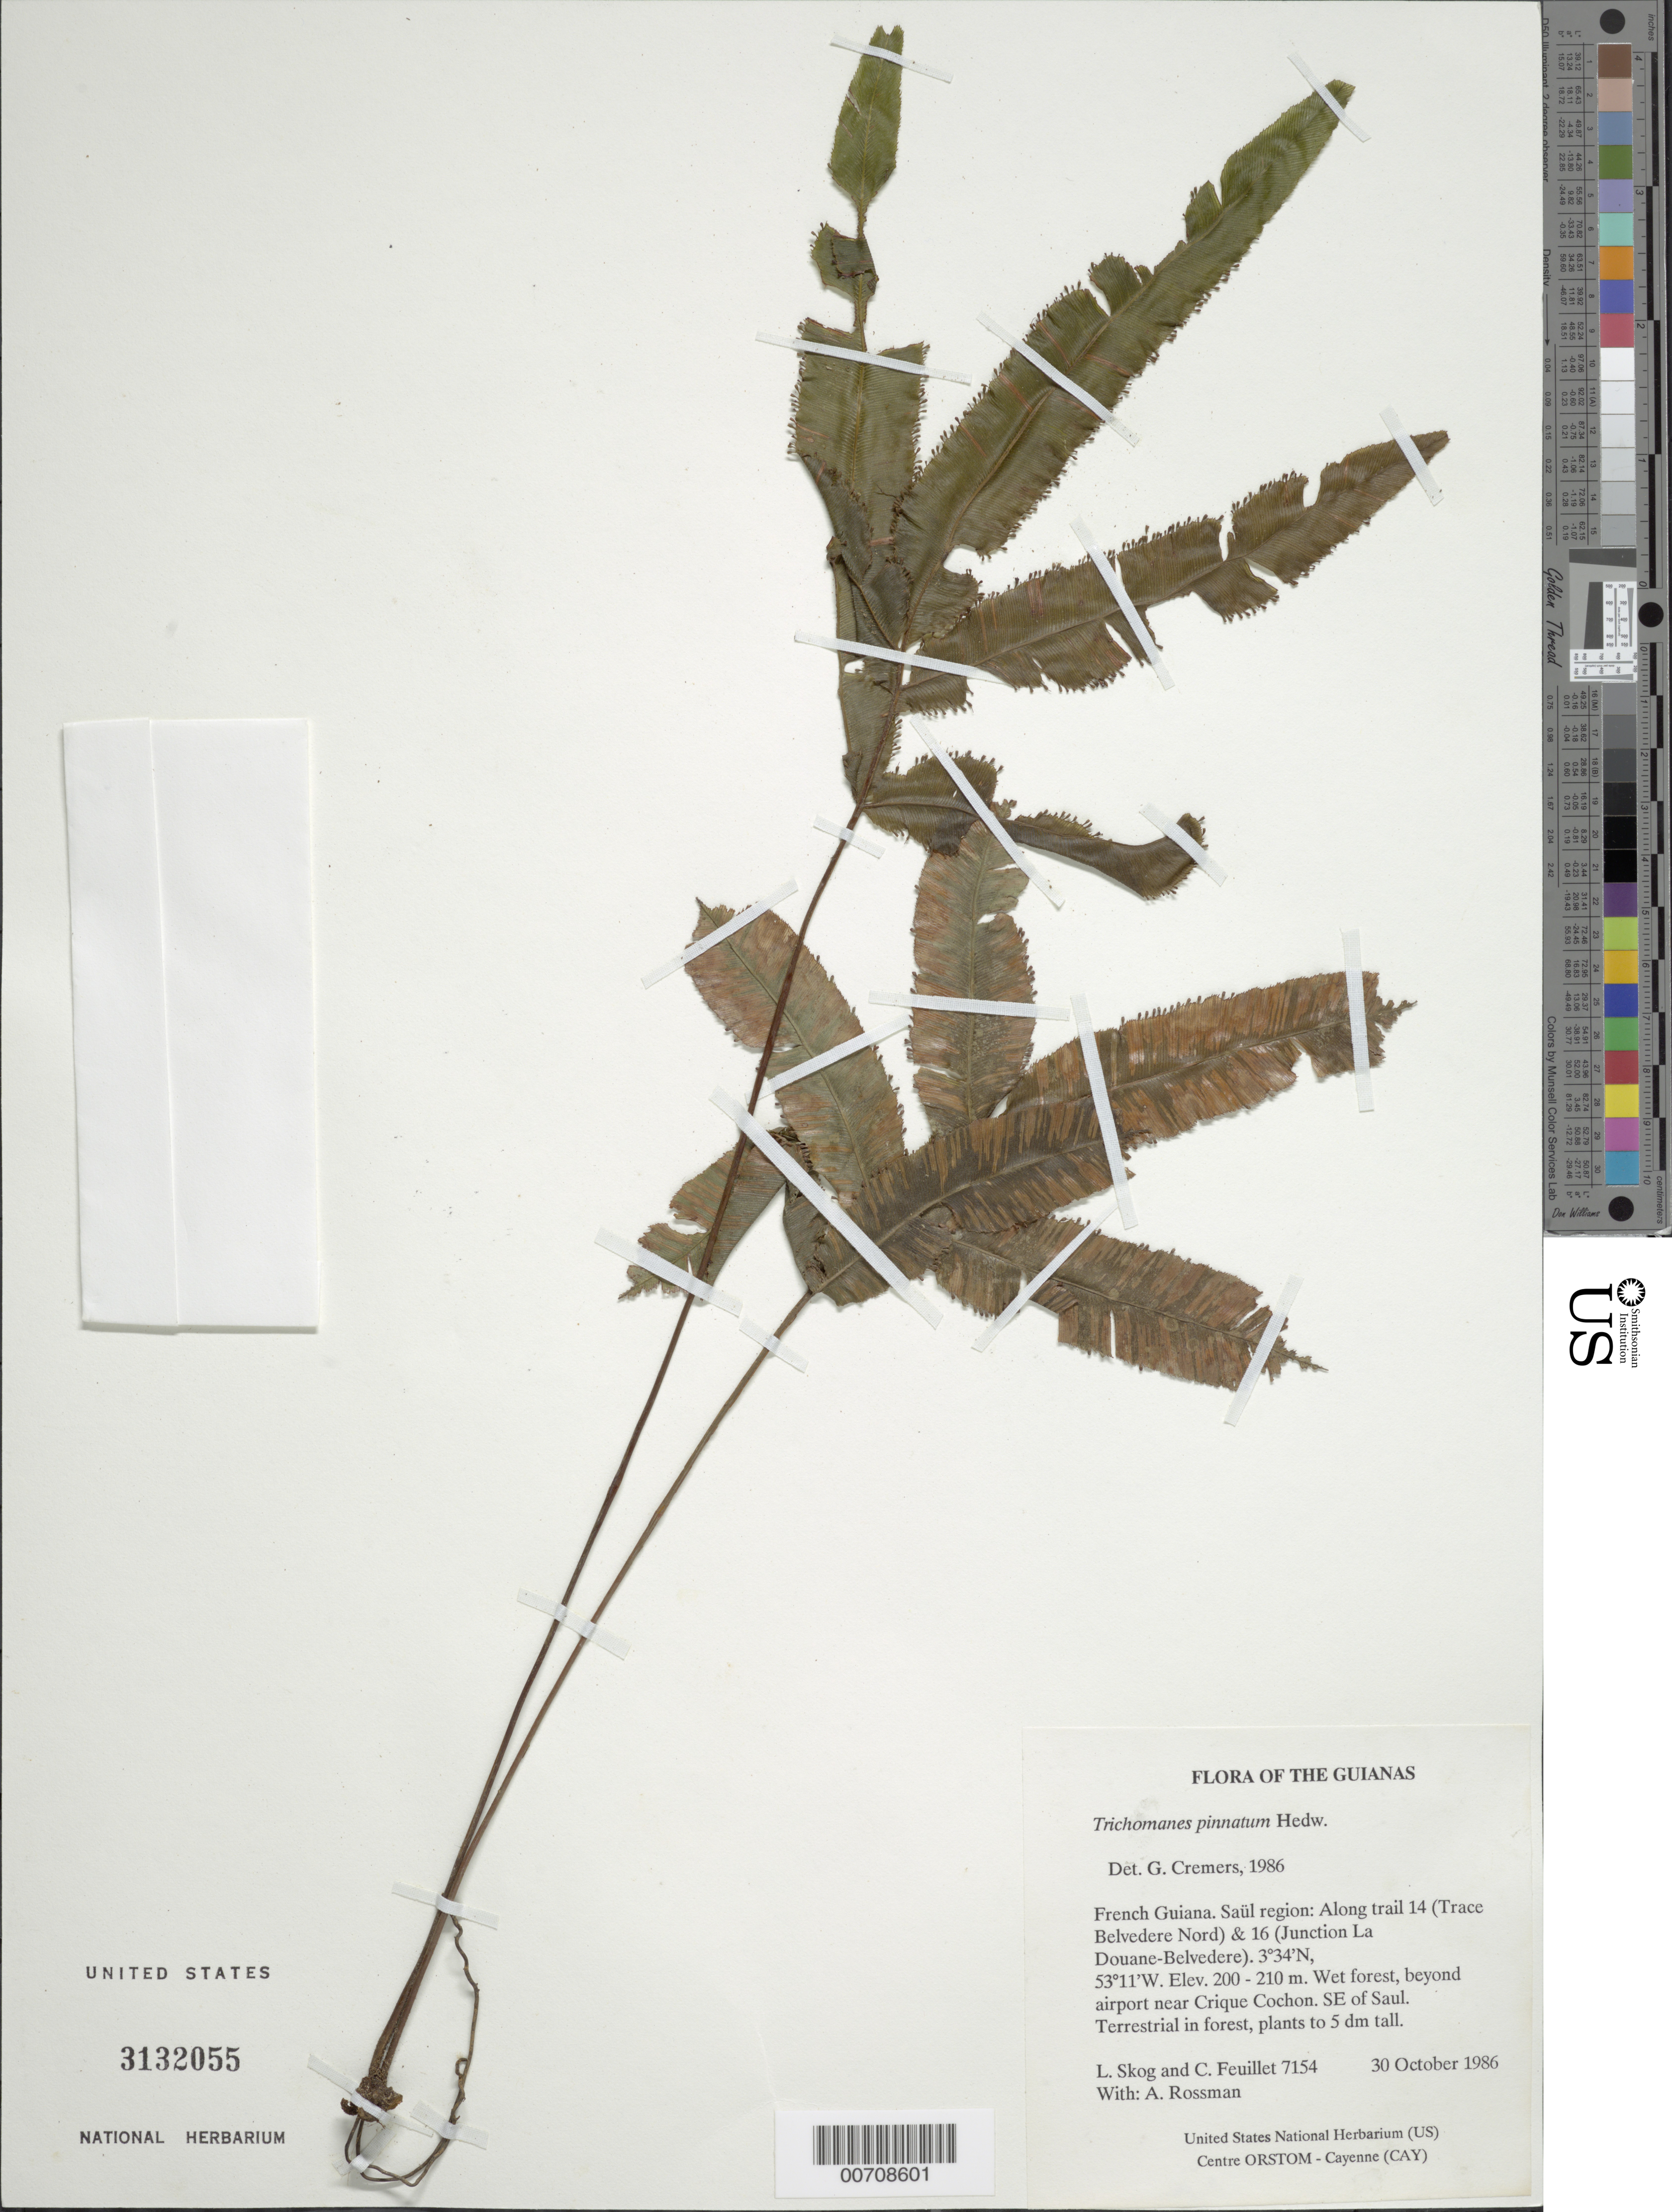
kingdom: Plantae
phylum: Tracheophyta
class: Polypodiopsida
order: Hymenophyllales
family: Hymenophyllaceae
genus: Trichomanes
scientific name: Trichomanes longifolium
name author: Desv.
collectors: L. E. Skog, C. Feuillet & A. Rossman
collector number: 7154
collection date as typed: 30 October 1986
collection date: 1986-10-30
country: French Guiana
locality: SE of Saül along trail 14 (Trace Belvedere Nord) & 16 (Junction La Douane-Belvedere)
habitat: Wet forest, beyond airport near Crique Cochon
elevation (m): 200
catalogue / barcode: US 3132055